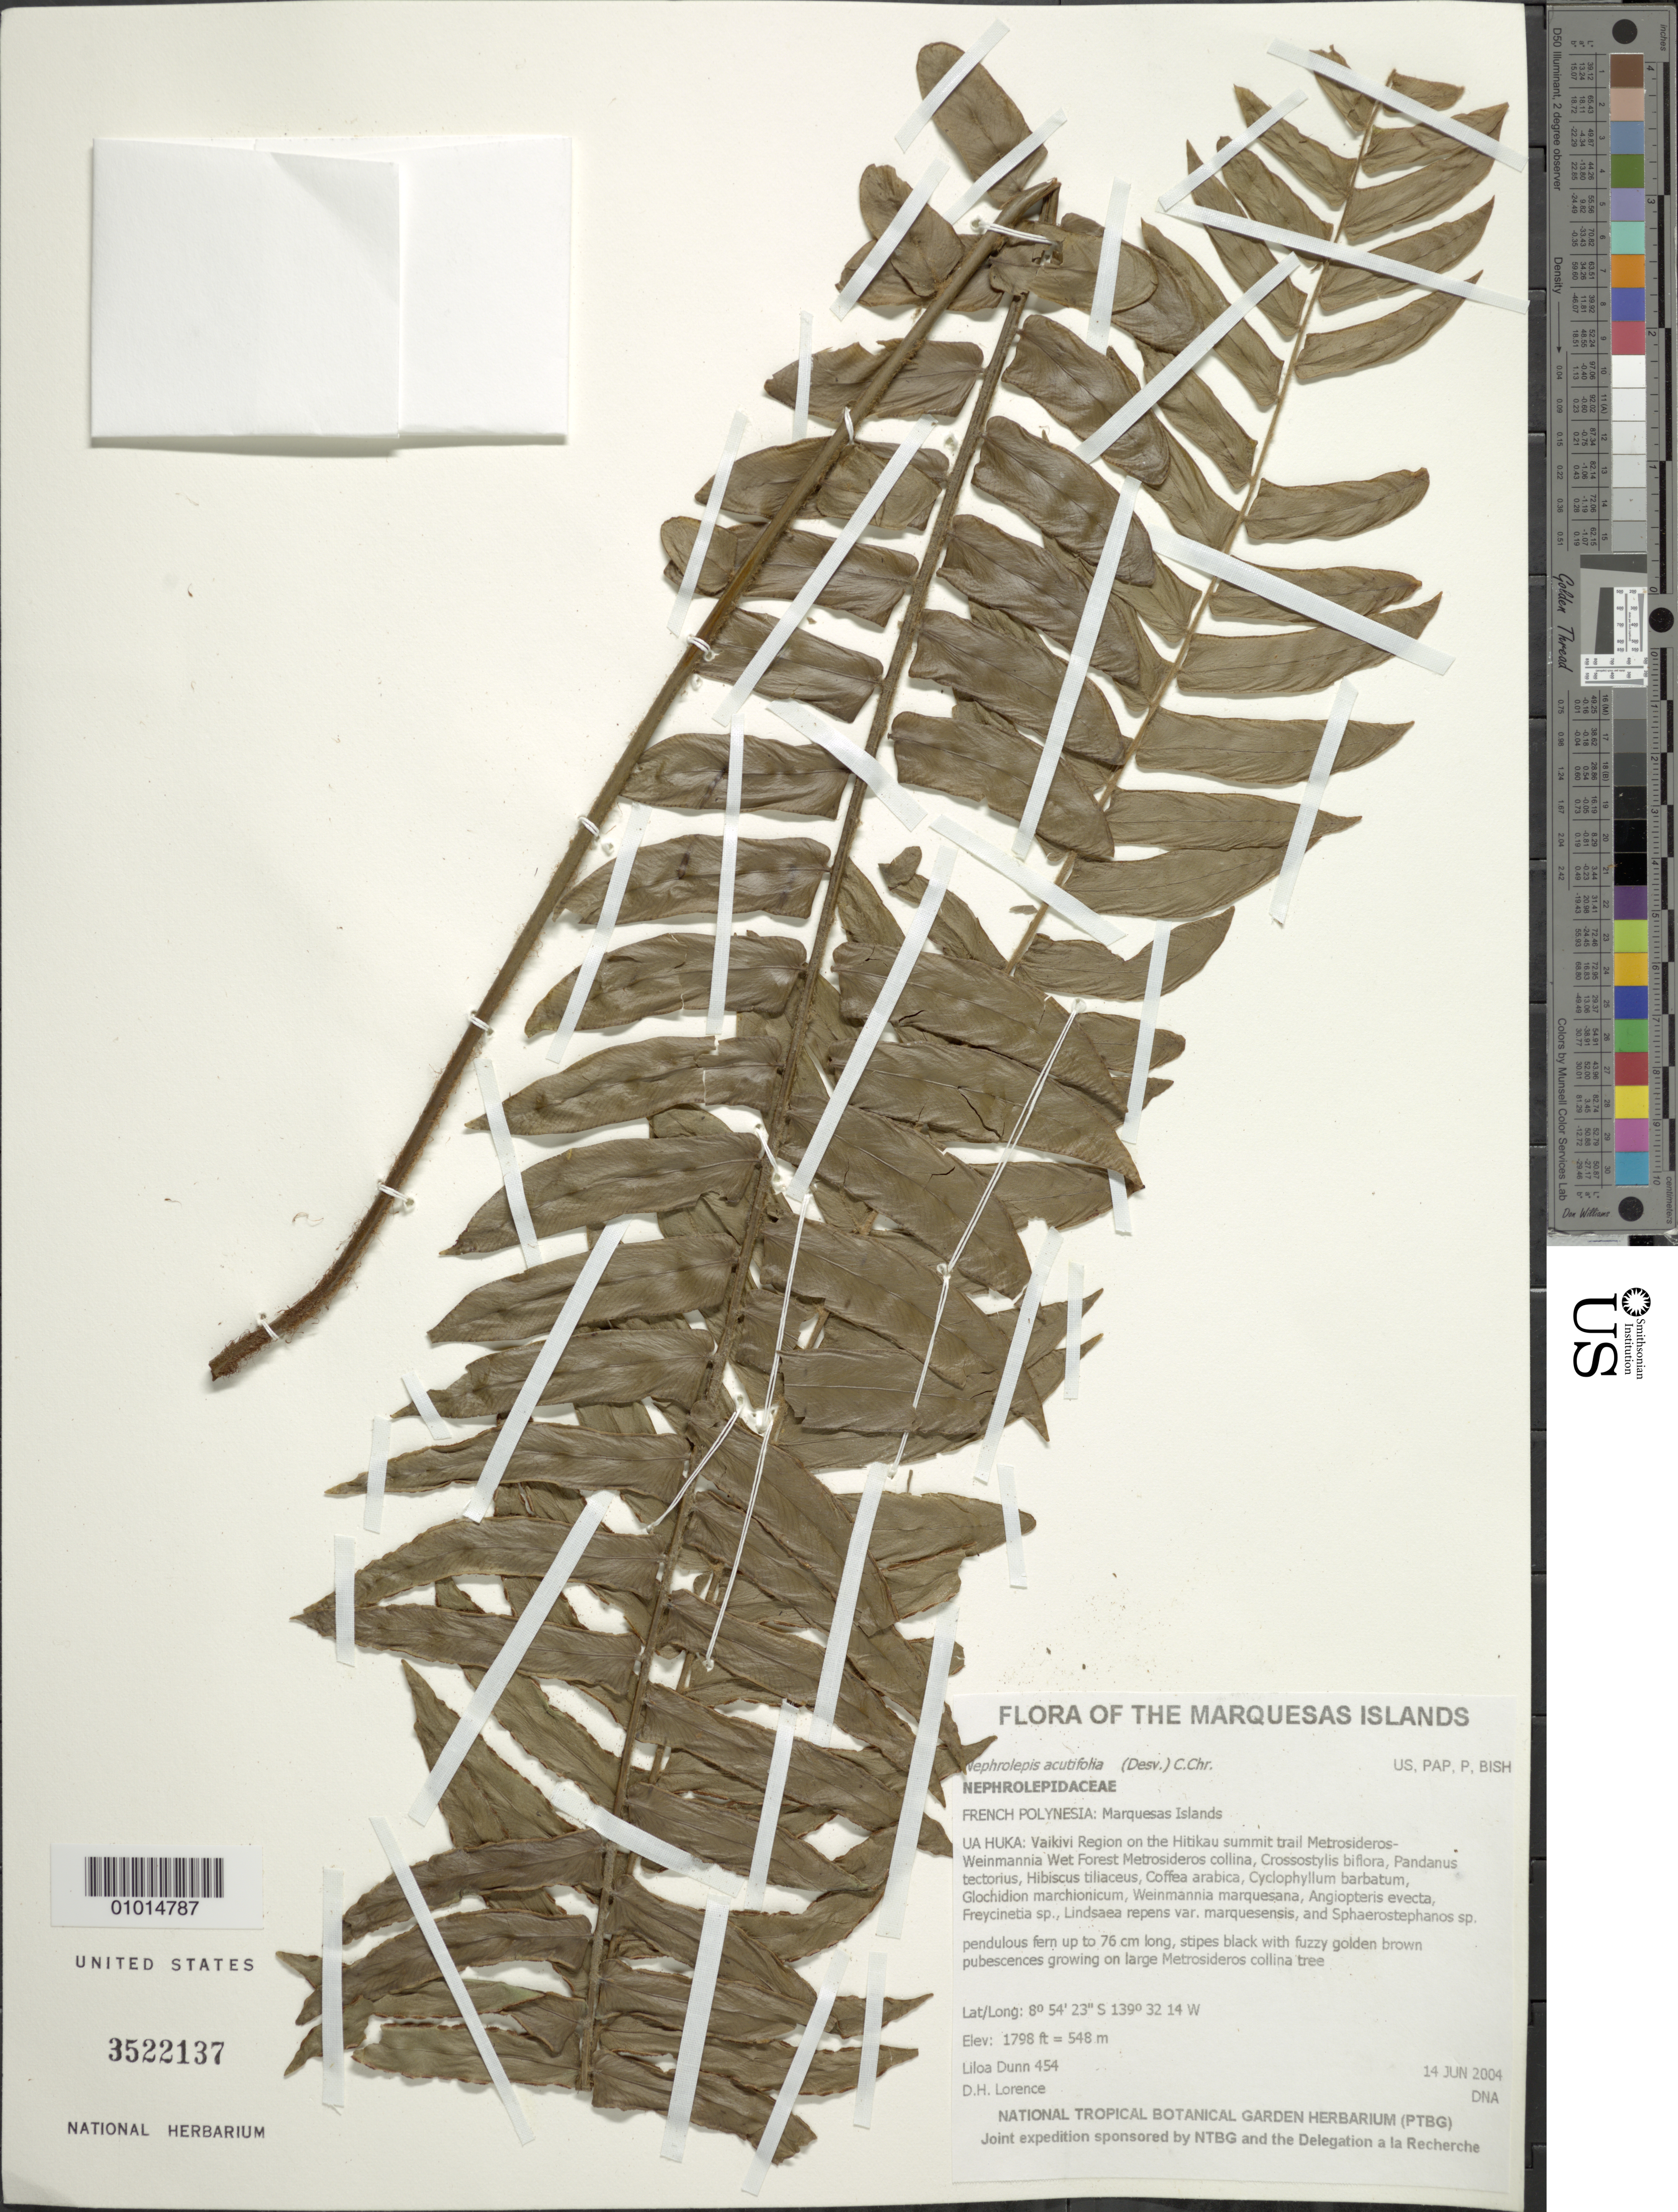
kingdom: Plantae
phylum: Tracheophyta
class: Polypodiopsida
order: Polypodiales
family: Nephrolepidaceae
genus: Nephrolepis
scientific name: Nephrolepis acutifolia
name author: (Desv.) Chr.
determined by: Lorence, David H., (PTBG), National Tropical Botanical Garden (UNITED STATES)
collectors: L. Dunn & D. Lorence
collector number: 454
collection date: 2004-06-14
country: French Polynesia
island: Ua Huka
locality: Vaikivi Region on the Hitikau summit trail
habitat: Metrosideros - Weinmannia wet forest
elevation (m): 548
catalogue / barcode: US 3522137